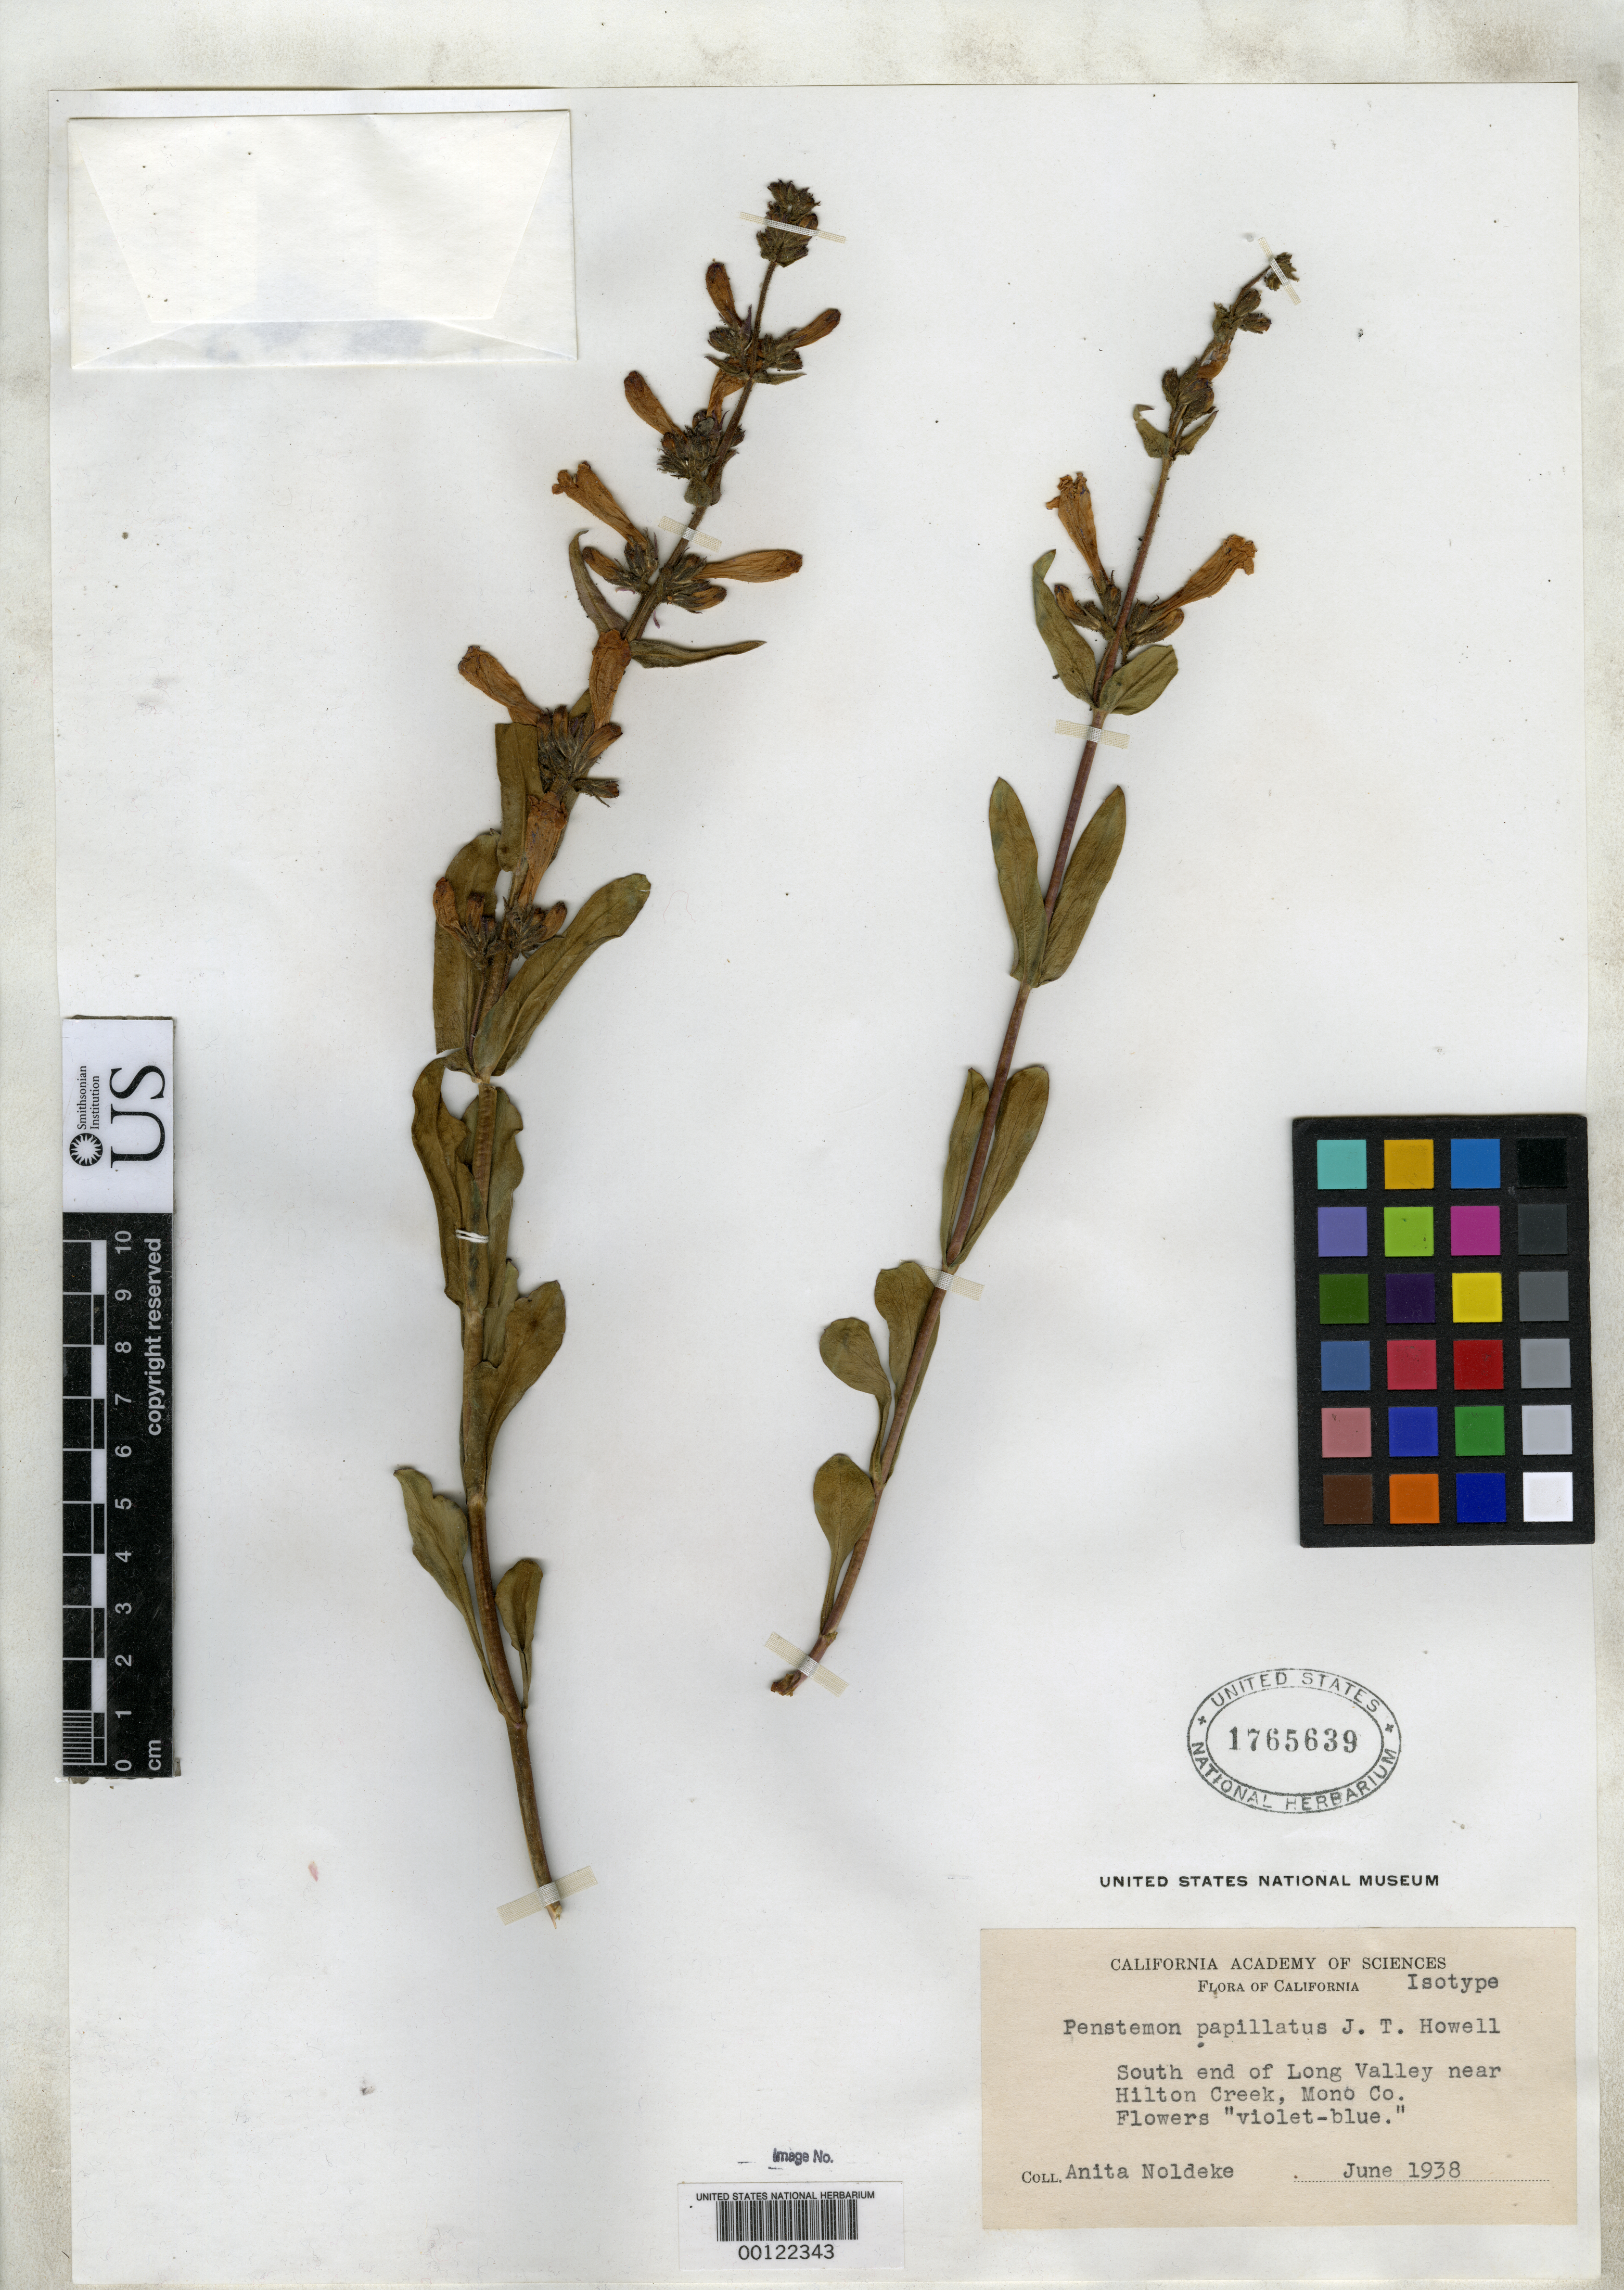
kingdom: Plantae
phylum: Tracheophyta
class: Magnoliopsida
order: Lamiales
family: Plantaginaceae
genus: Penstemon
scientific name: Penstemon papillatus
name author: J.T. Howell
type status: Isotype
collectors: A. Noldeke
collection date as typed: Jun 1938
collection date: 1938-06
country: United States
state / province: California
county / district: Mono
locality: Long Valley.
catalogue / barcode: US 1765639